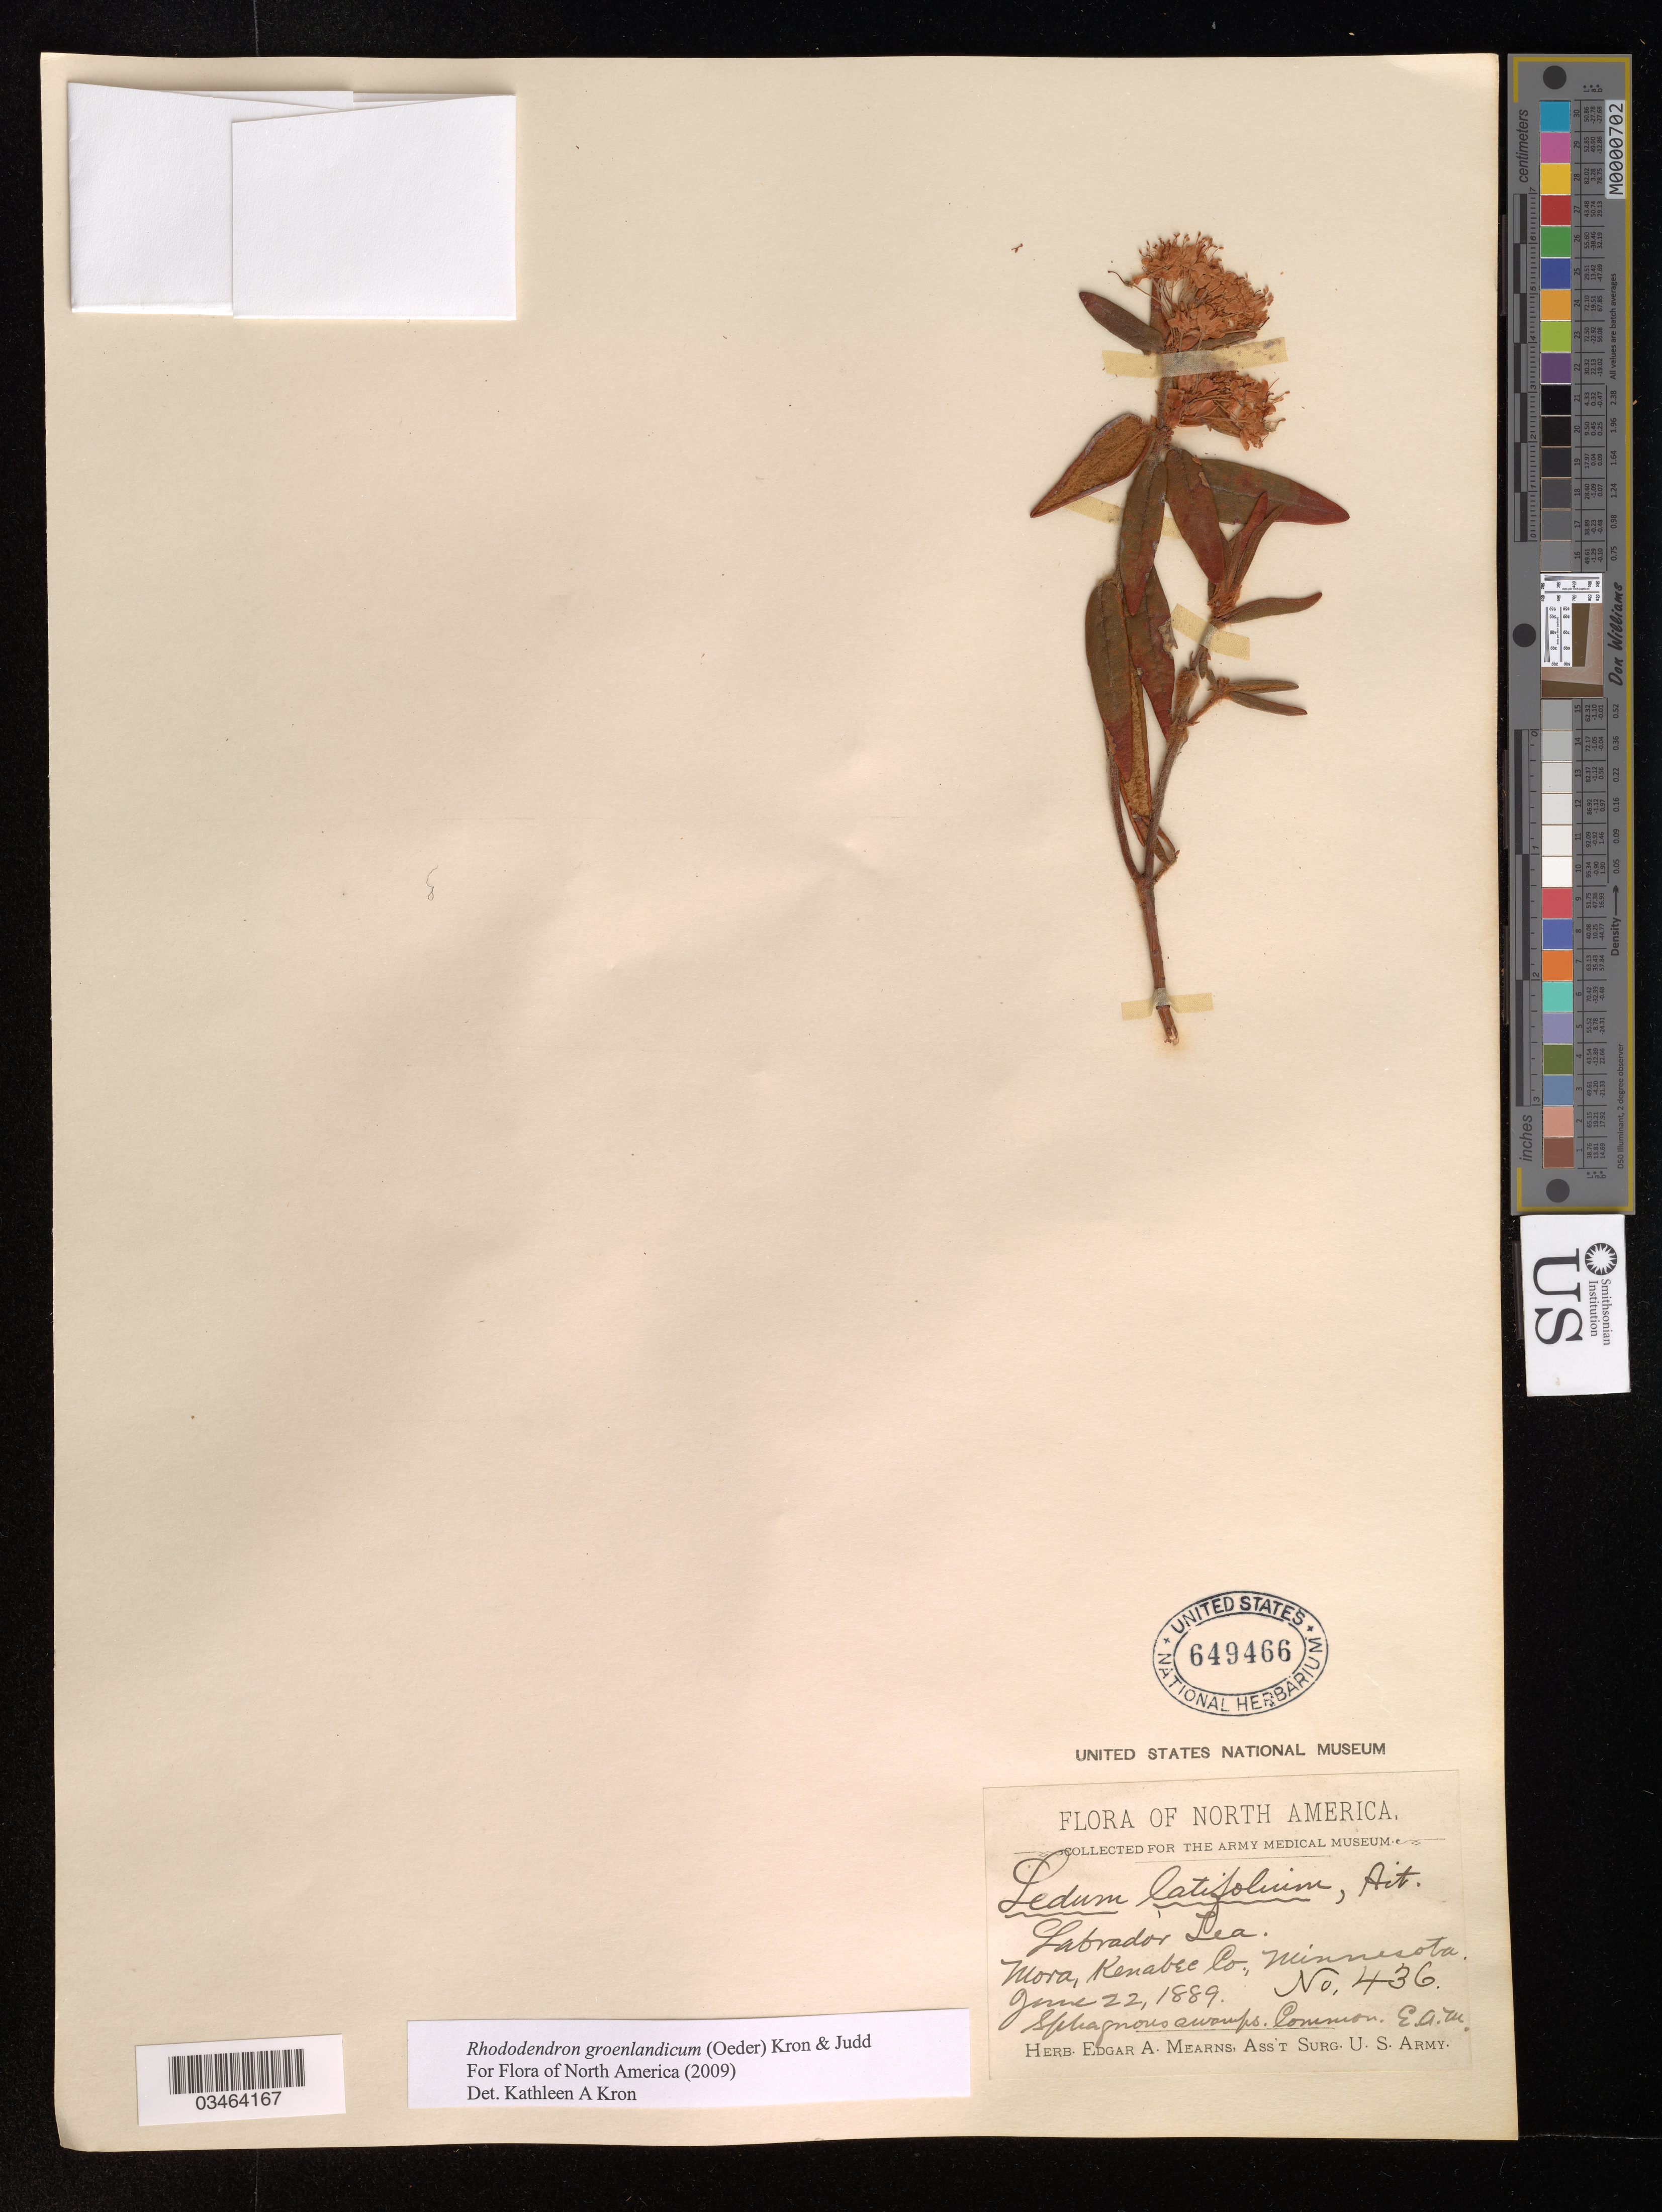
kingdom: Plantae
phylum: Tracheophyta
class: Magnoliopsida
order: Ericales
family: Ericaceae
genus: Rhododendron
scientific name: Rhododendron groenlandicum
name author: (Oeder) Kron & Judd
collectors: E. A. Mearns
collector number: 436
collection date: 1889-06-22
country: United States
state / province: Minnesota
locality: Mora, Kanabec Co.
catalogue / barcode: US 649466